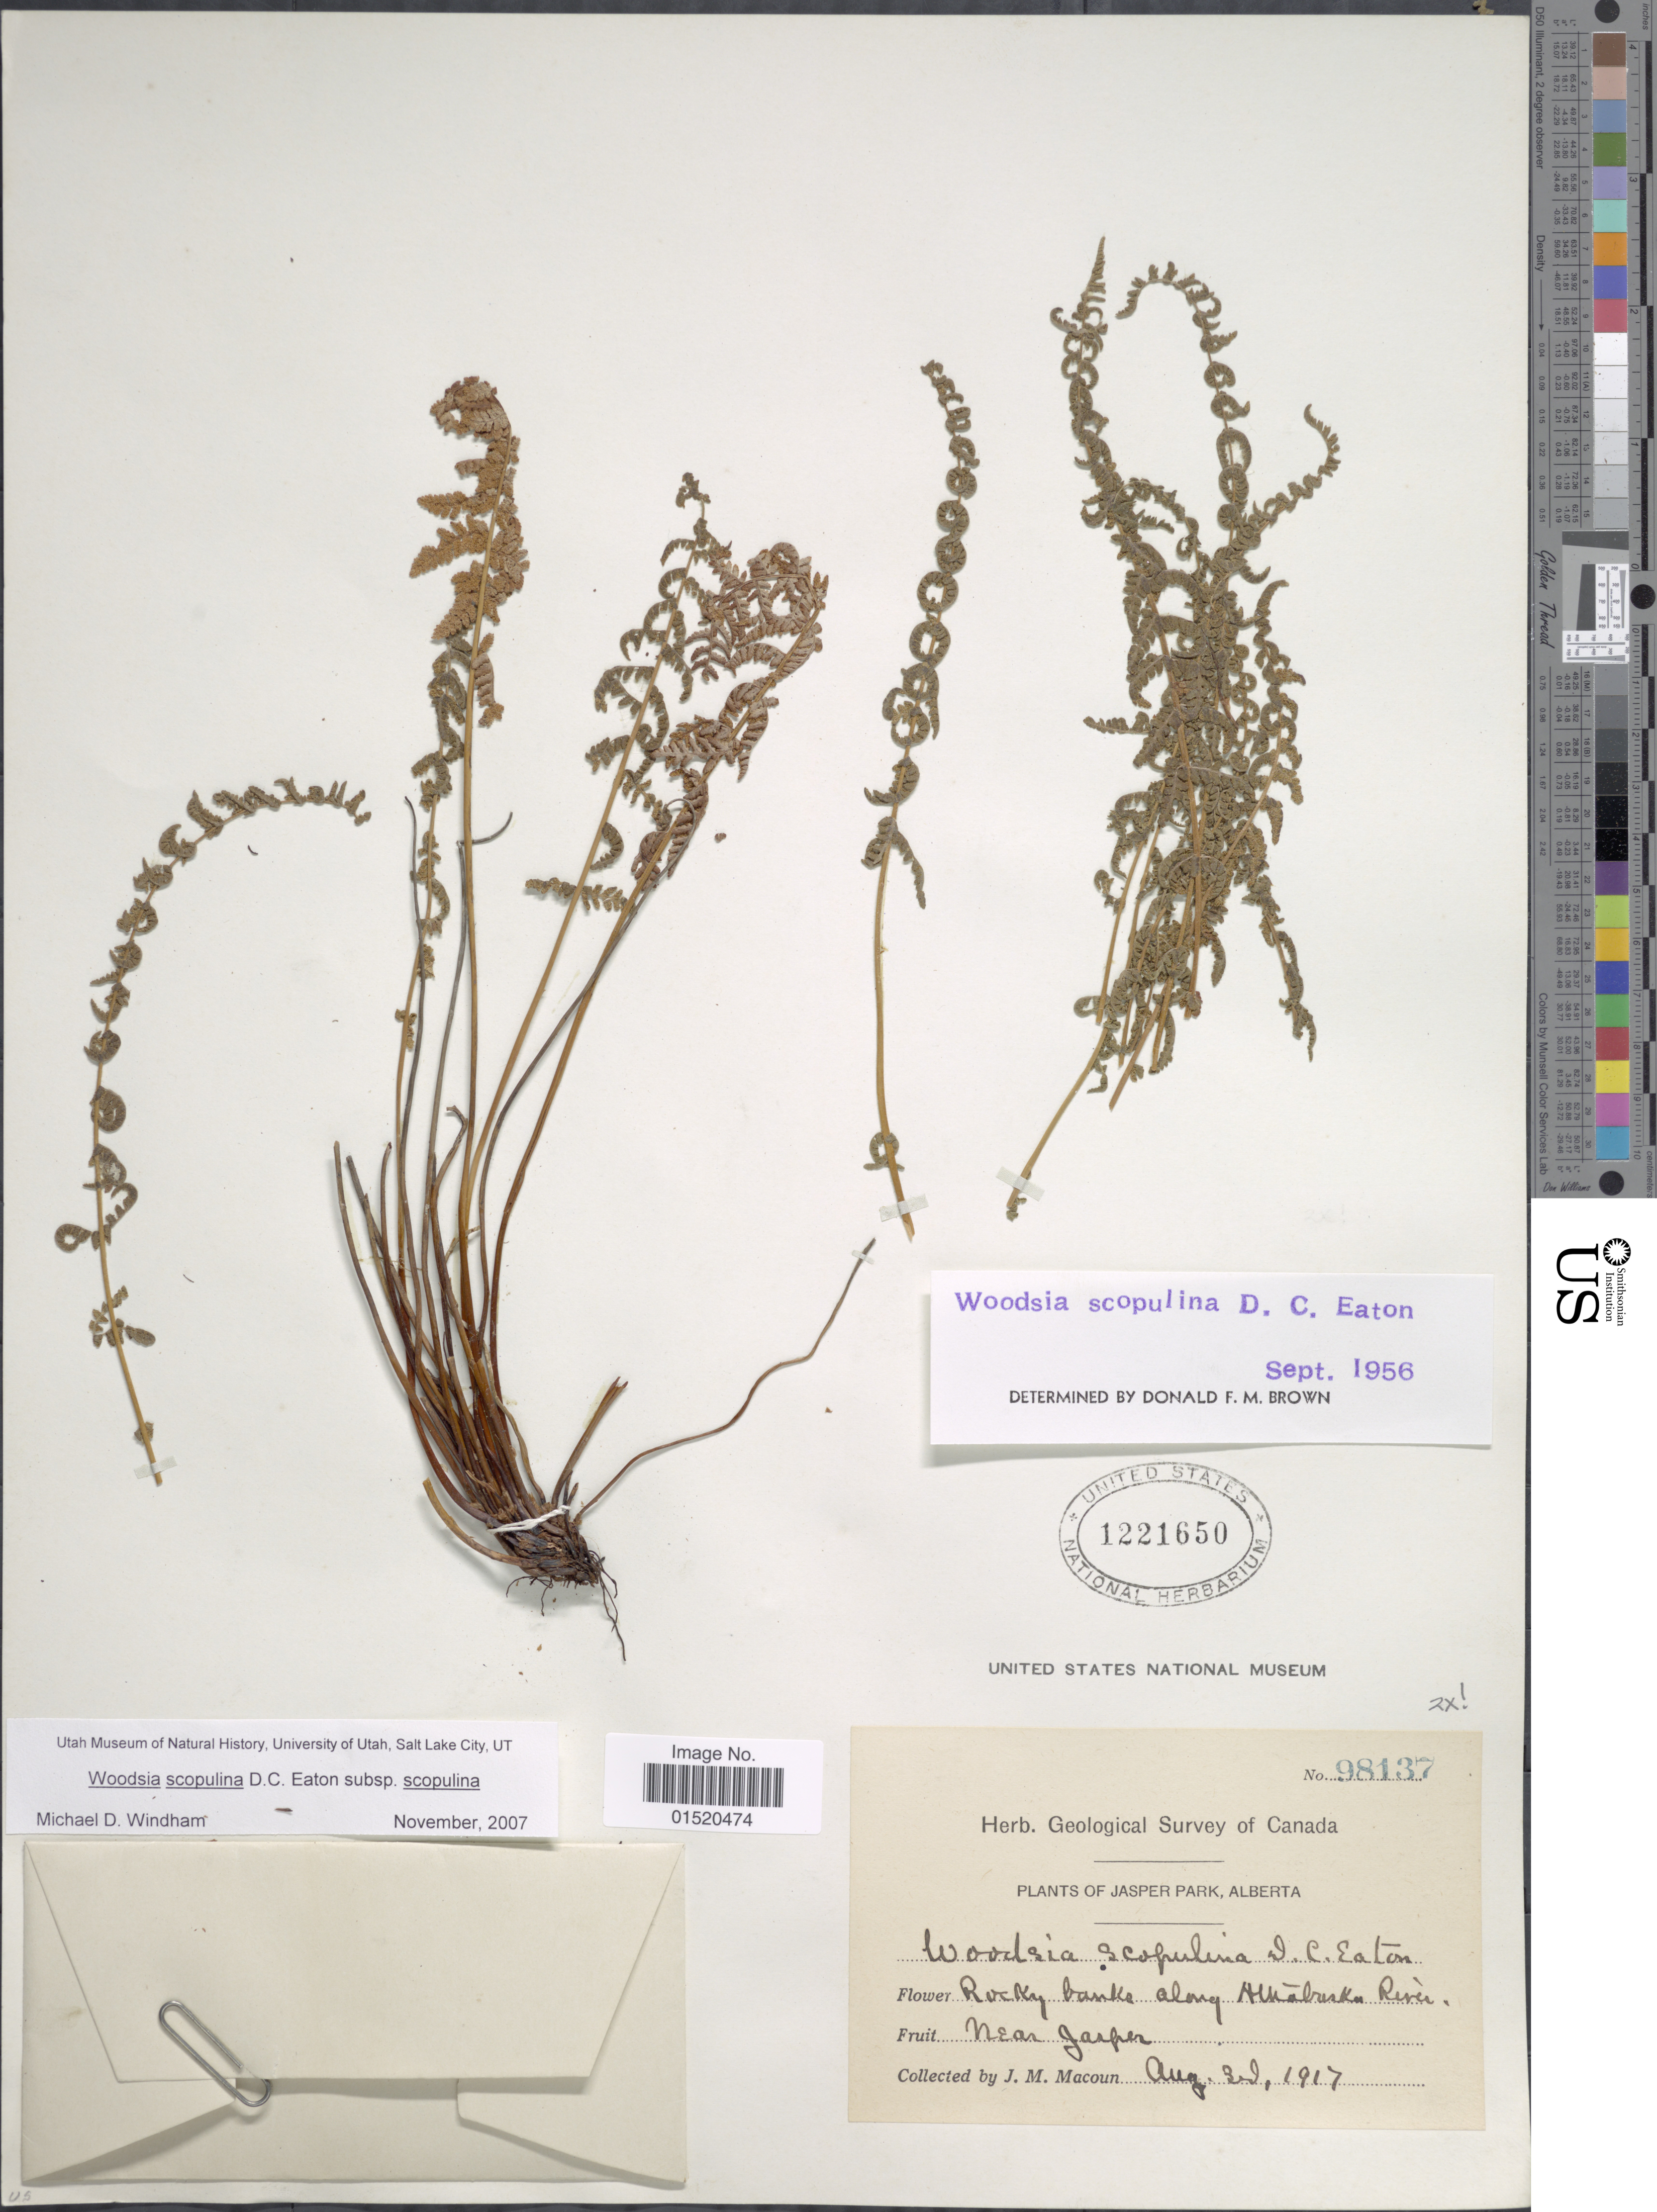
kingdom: Plantae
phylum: Tracheophyta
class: Polypodiopsida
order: Polypodiales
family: Woodsiaceae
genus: Woodsia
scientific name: Woodsia scopulina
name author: D.C. Eaton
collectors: J. M. Macoun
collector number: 98137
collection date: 1917-08-03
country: Canada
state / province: Alberta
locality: Jasper Park,Rocky banks along Athabasca River Near Jasper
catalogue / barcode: US 1221650